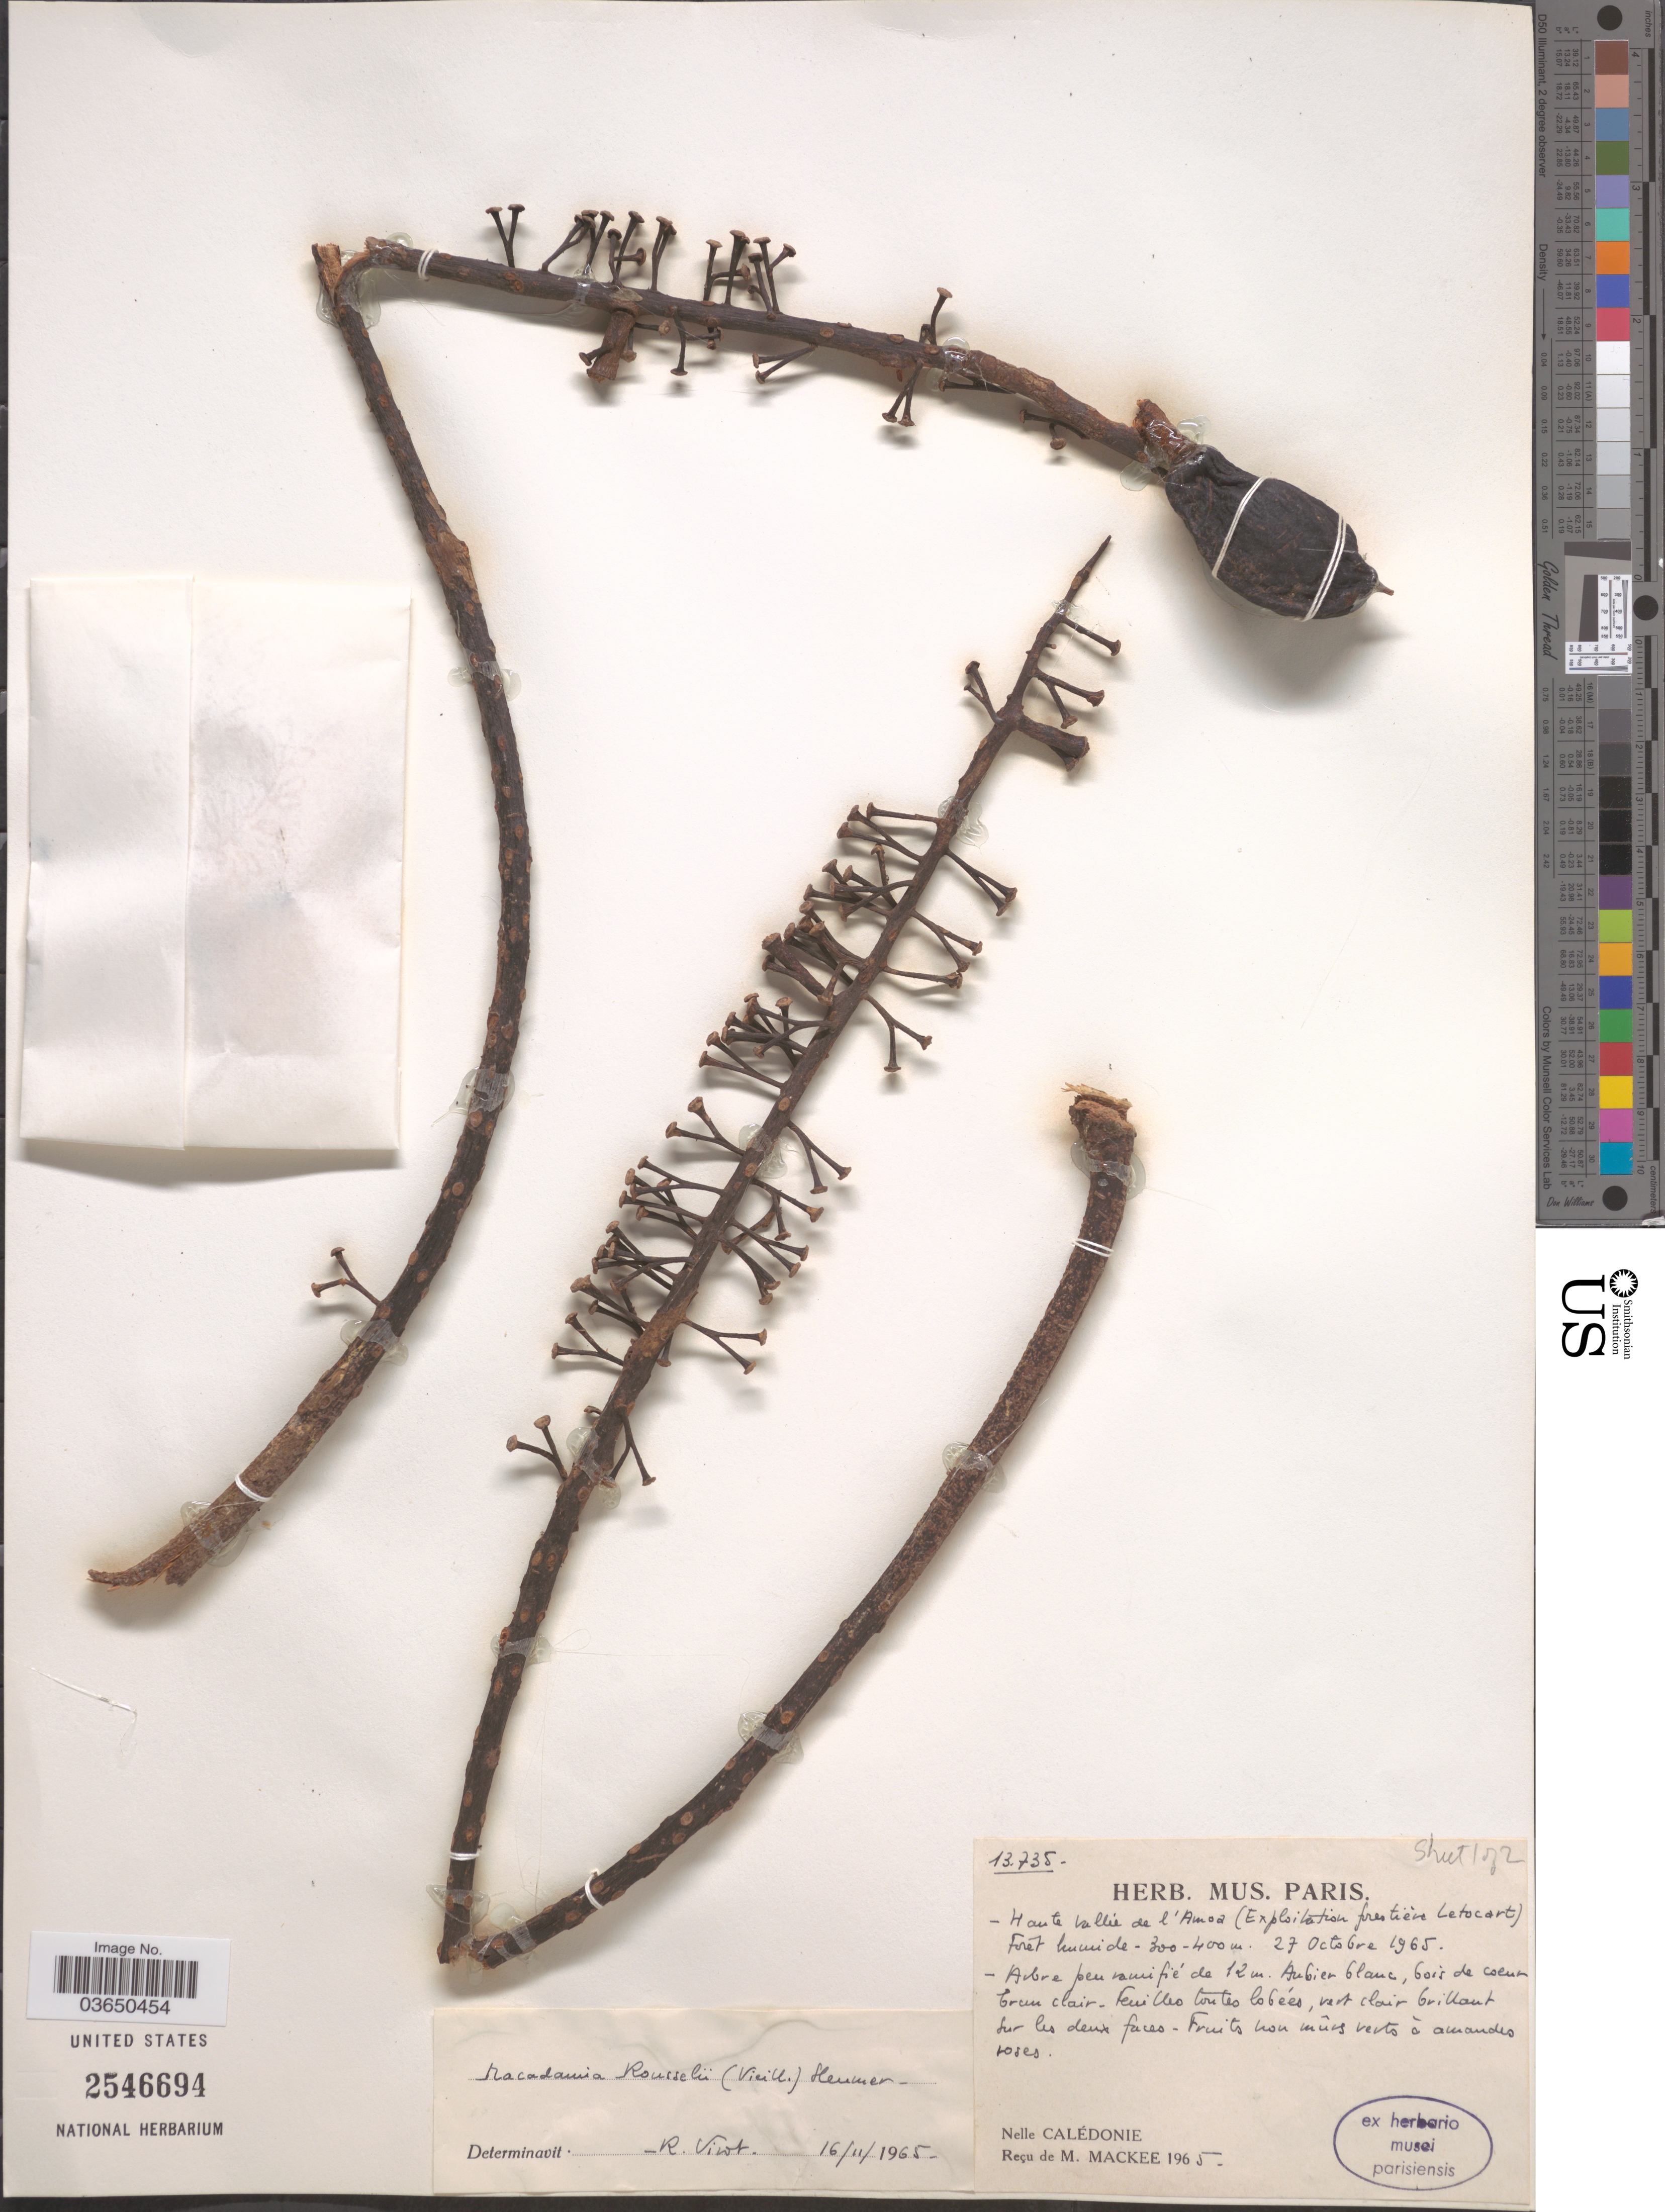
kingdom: Plantae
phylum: Tracheophyta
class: Magnoliopsida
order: Proteales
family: Proteaceae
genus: Macadamia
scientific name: Macadamia rousselii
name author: (Vieill.) Sleumer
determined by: Strong, Mark T., (BOT), Smithsonian Institution - National Museum of Natural History (UNITED STATES)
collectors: M. Mackee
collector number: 13735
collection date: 1965-10-27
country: New Caledonia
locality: Haute vallée de l'Amoa (Exploitation forestière letocart). Nelle Calédonie.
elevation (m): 300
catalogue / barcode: US 2546694